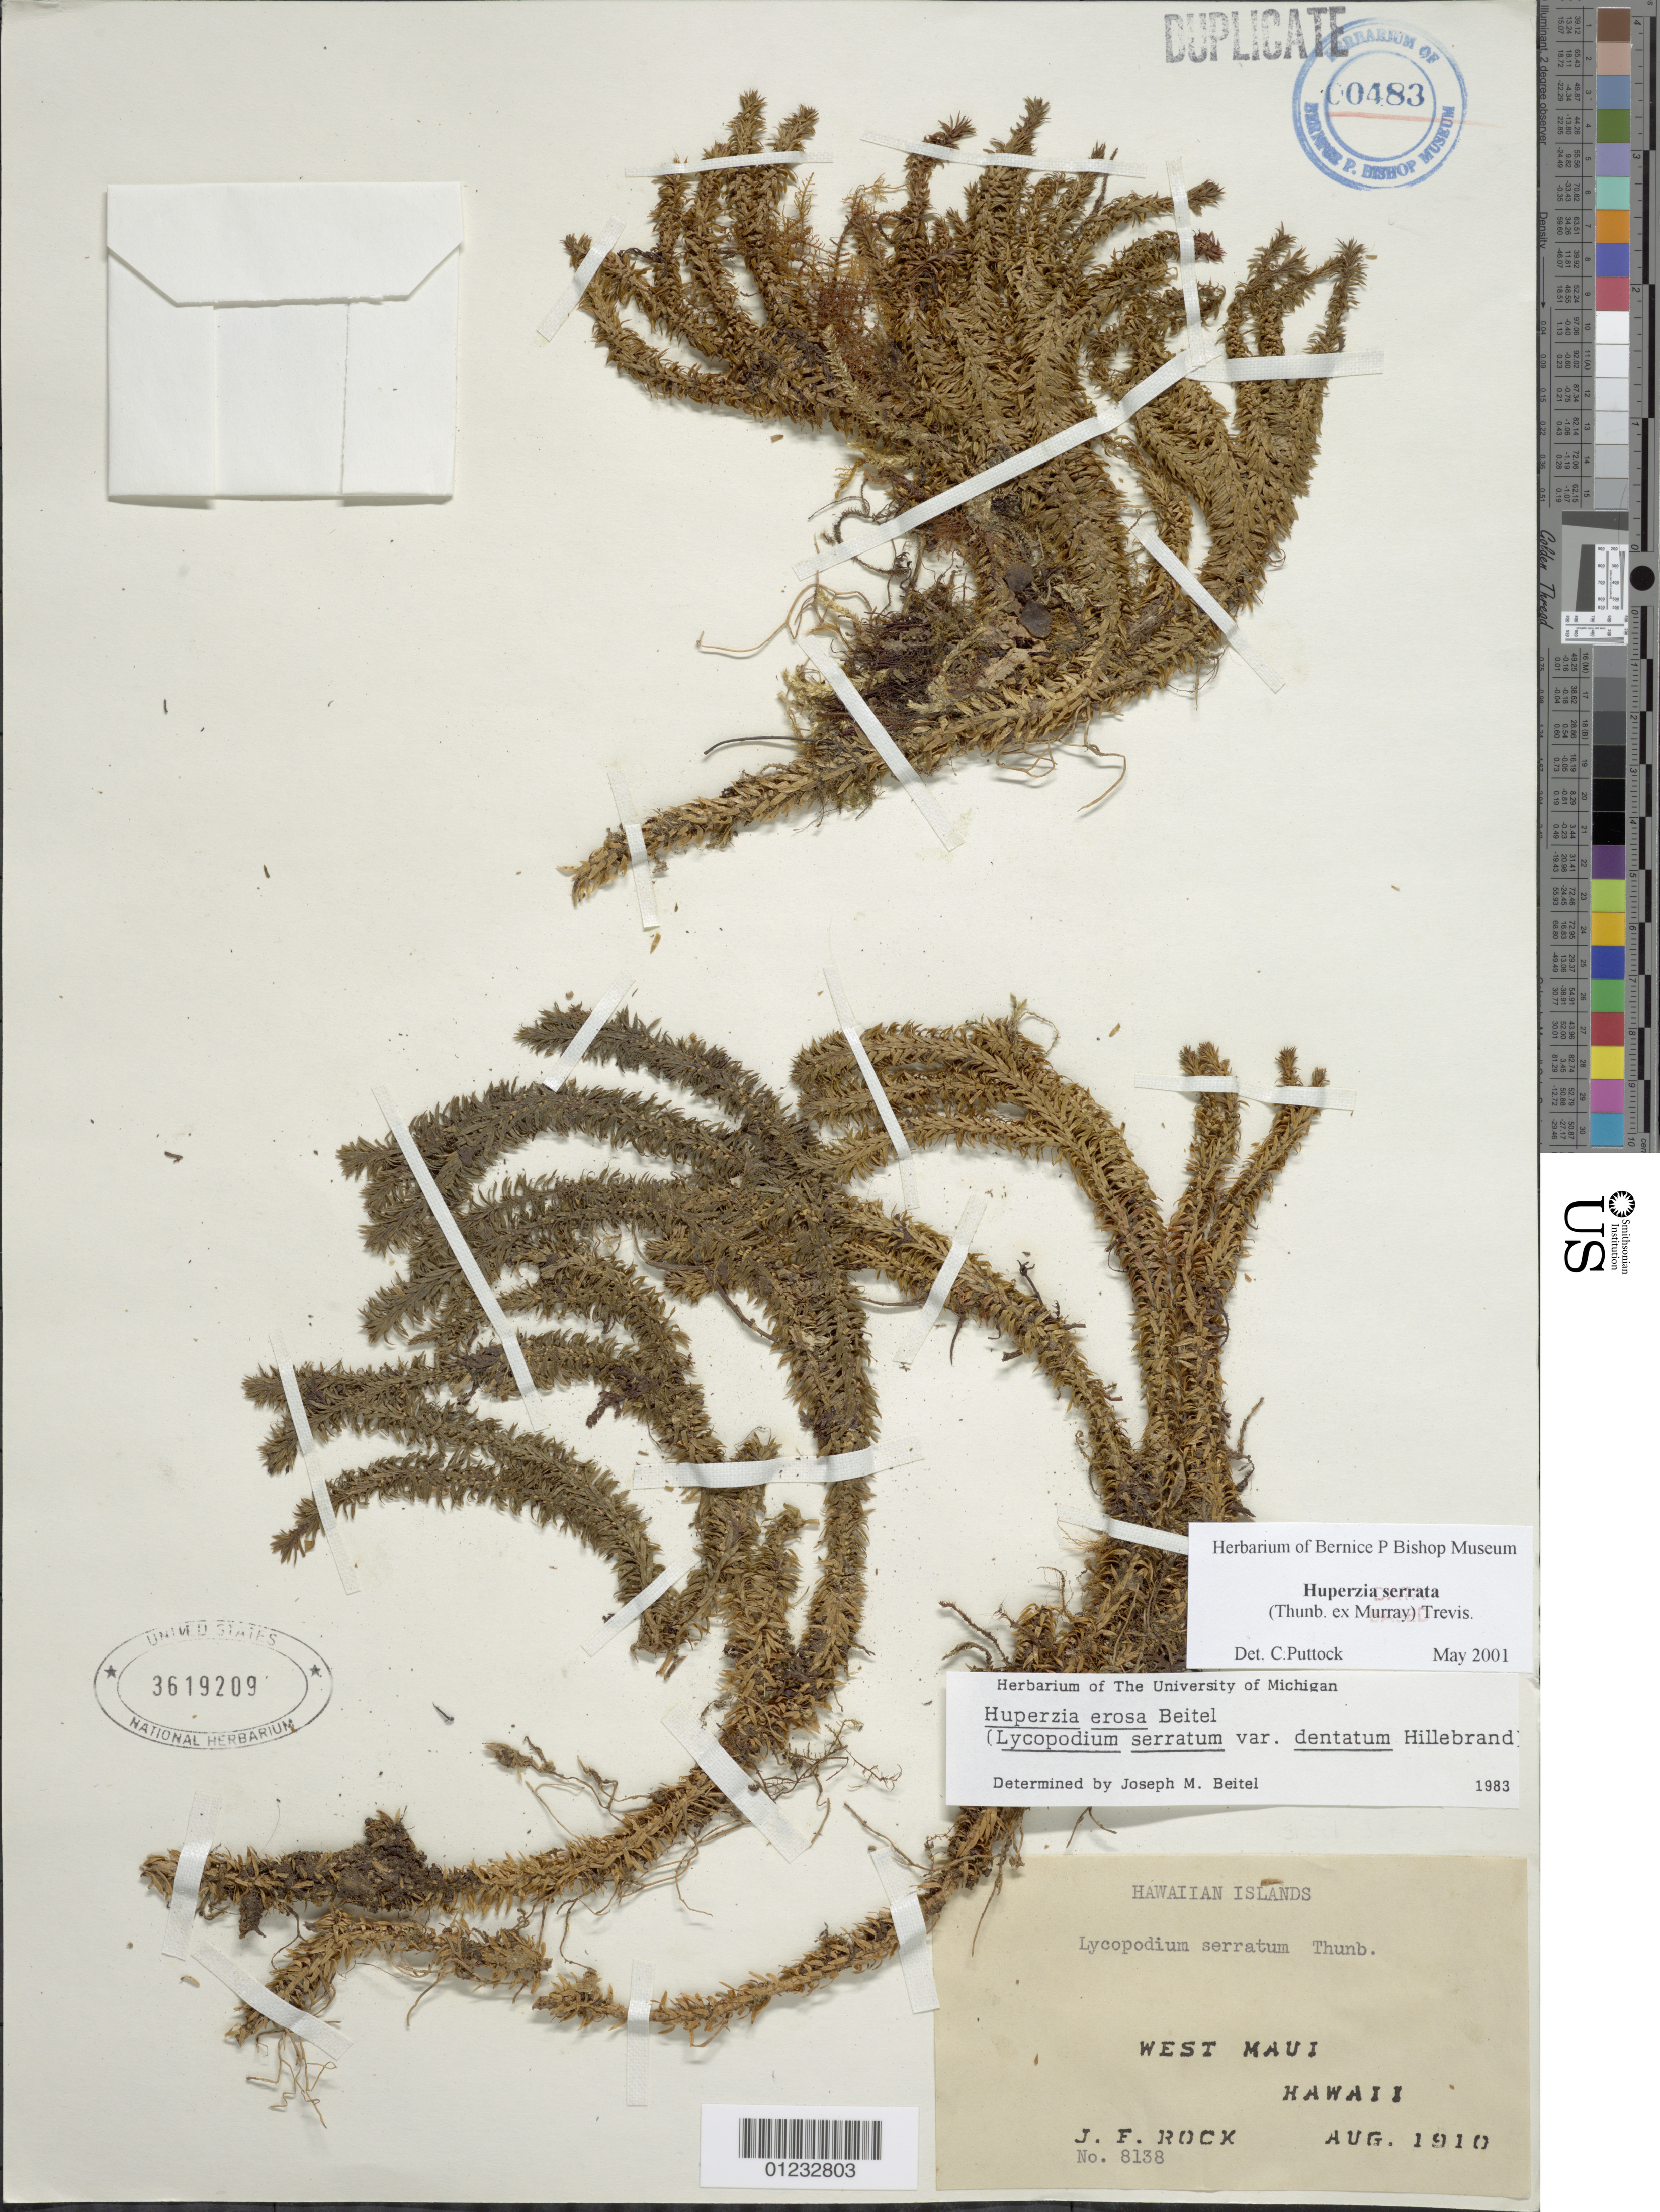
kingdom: Plantae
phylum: Tracheophyta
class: Lycopodiopsida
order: Lycopodiales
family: Lycopodiaceae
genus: Huperzia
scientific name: Huperzia erosa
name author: Beitel & W.H. Wagner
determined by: Thomas, M. K., (BISH), Bernice P. Bishop Museum (UNITED STATES)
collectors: J. F. Rock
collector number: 8138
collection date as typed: Aug 1910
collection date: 1910-08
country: United States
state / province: Hawaii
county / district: Maui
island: Maui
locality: West Maui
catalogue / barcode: US 3619209